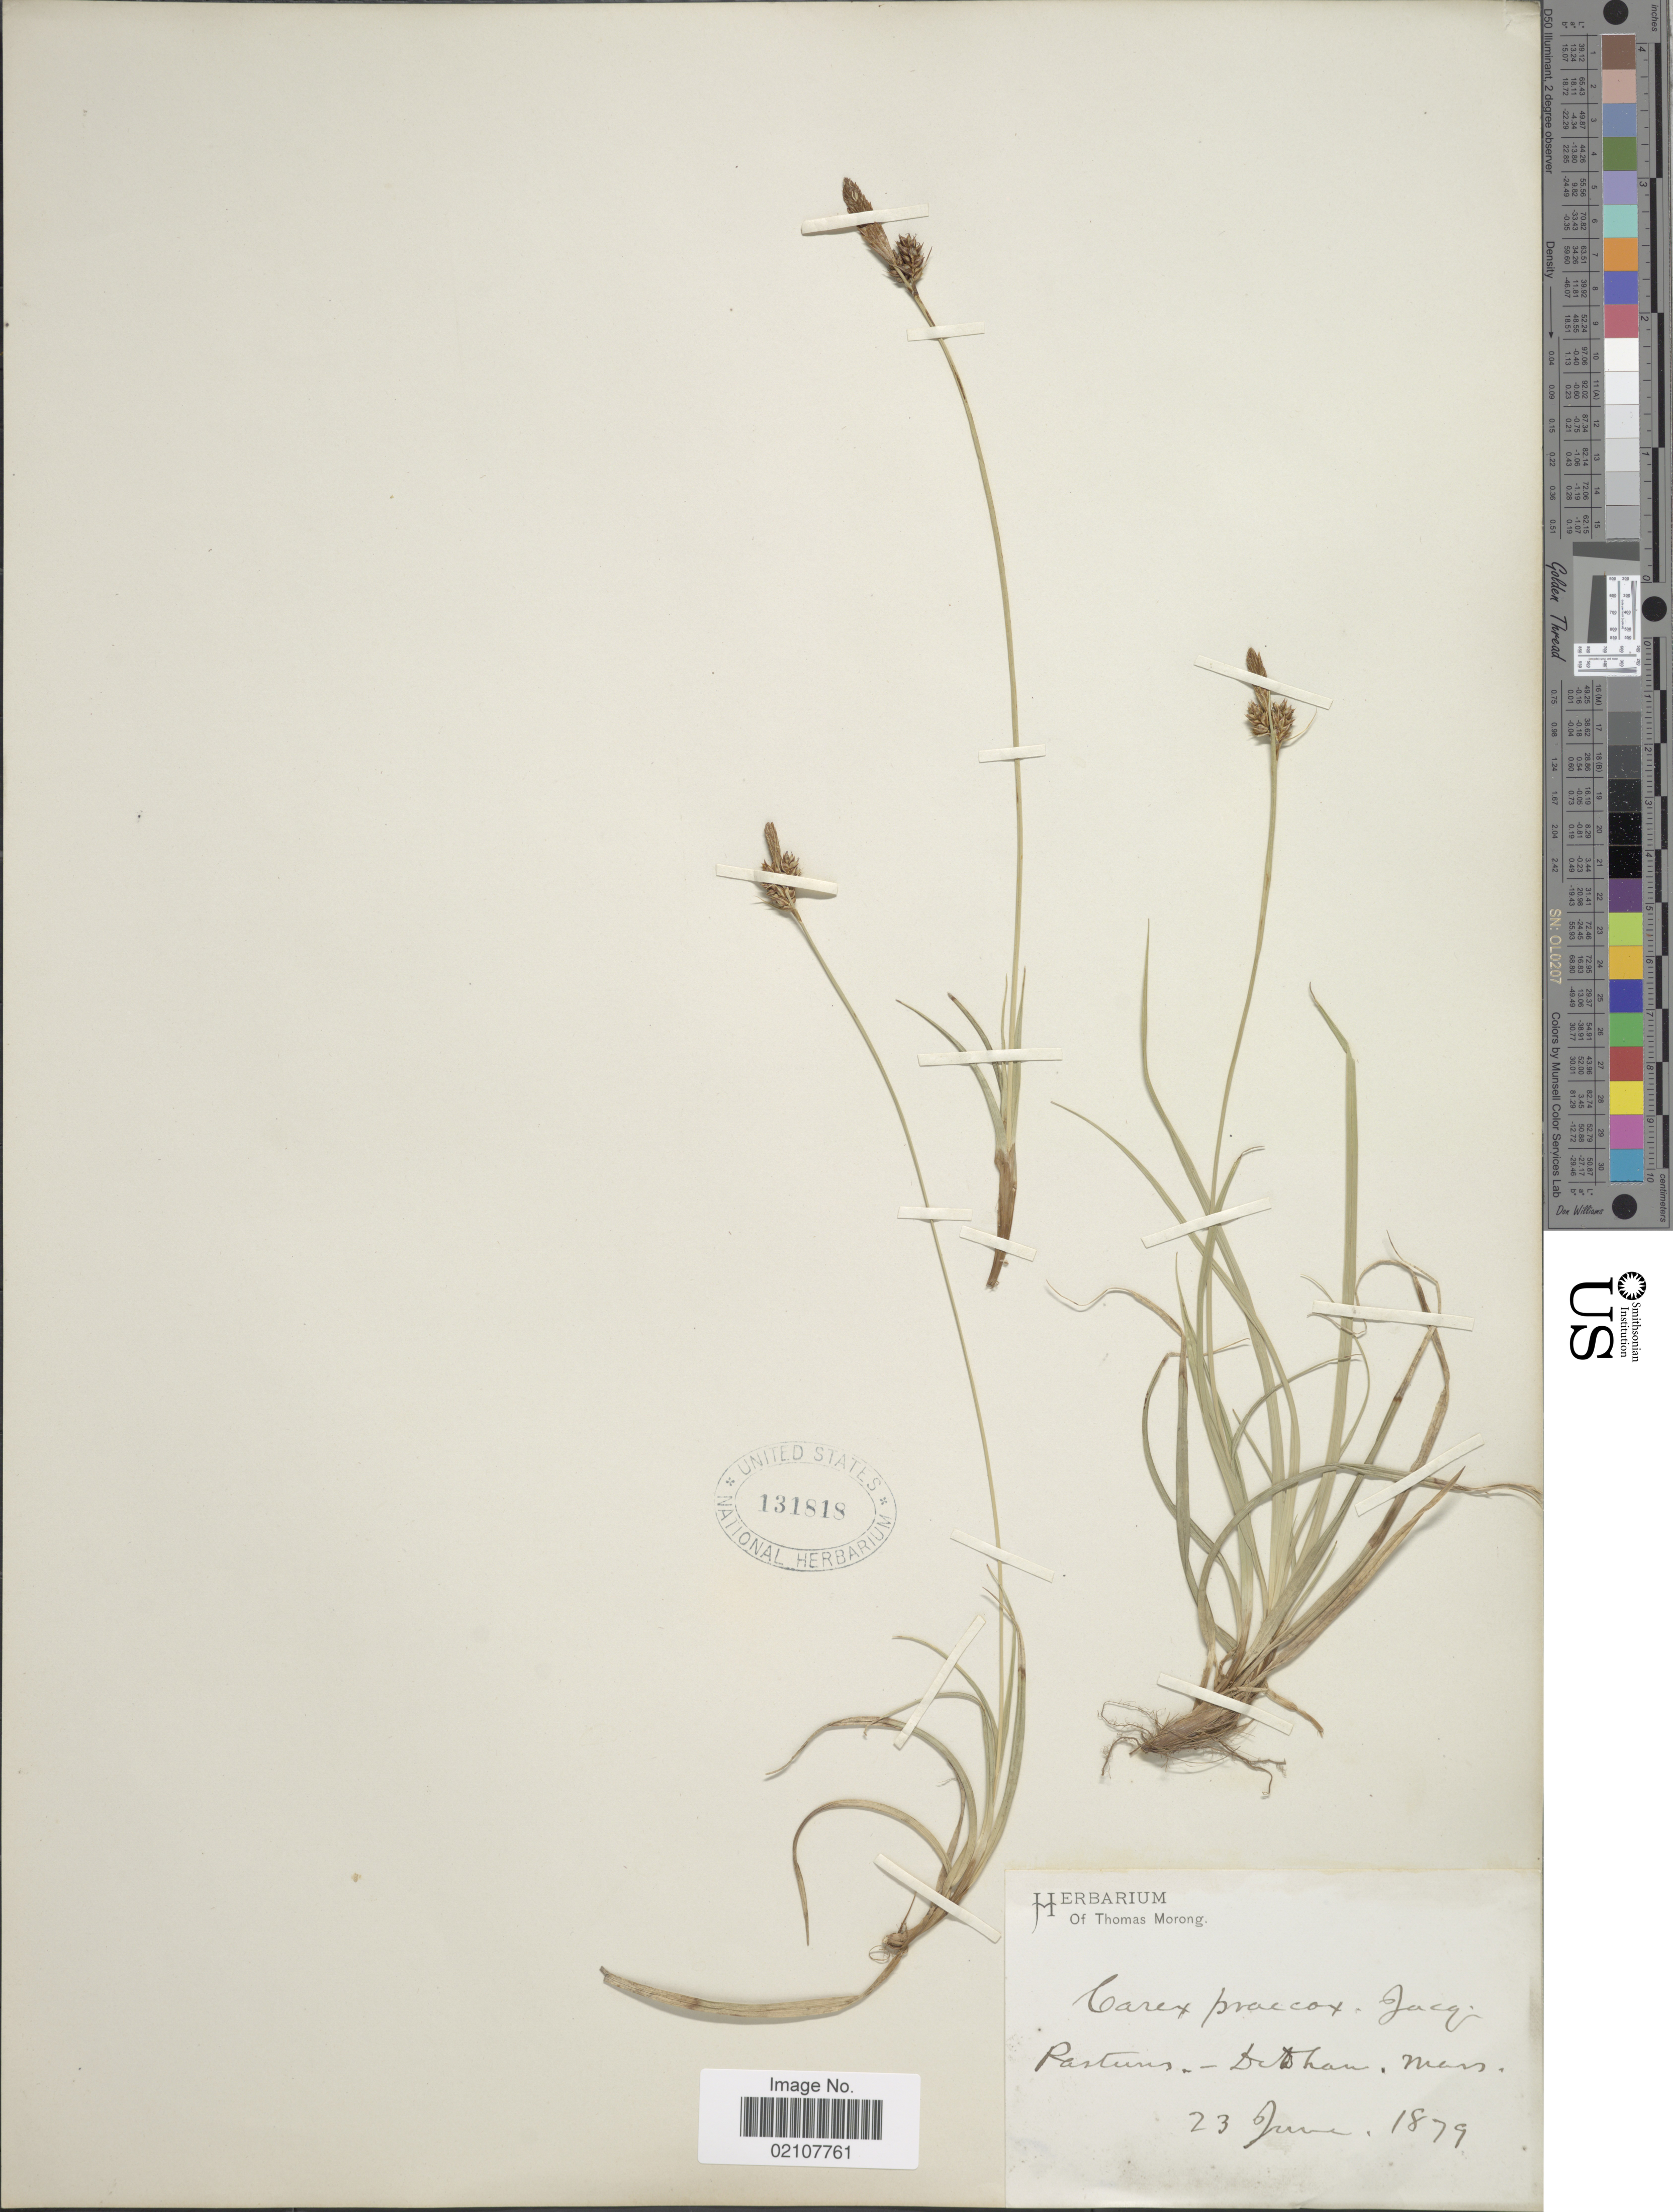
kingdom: Plantae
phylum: Tracheophyta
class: Liliopsida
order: Poales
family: Cyperaceae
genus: Carex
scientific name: Carex caryophyllea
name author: Latourr.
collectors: ex Herb. T. Morong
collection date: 1879-06-23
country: United States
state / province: Massachusetts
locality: Pastures - Dedham, Mass.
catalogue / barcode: US 131818